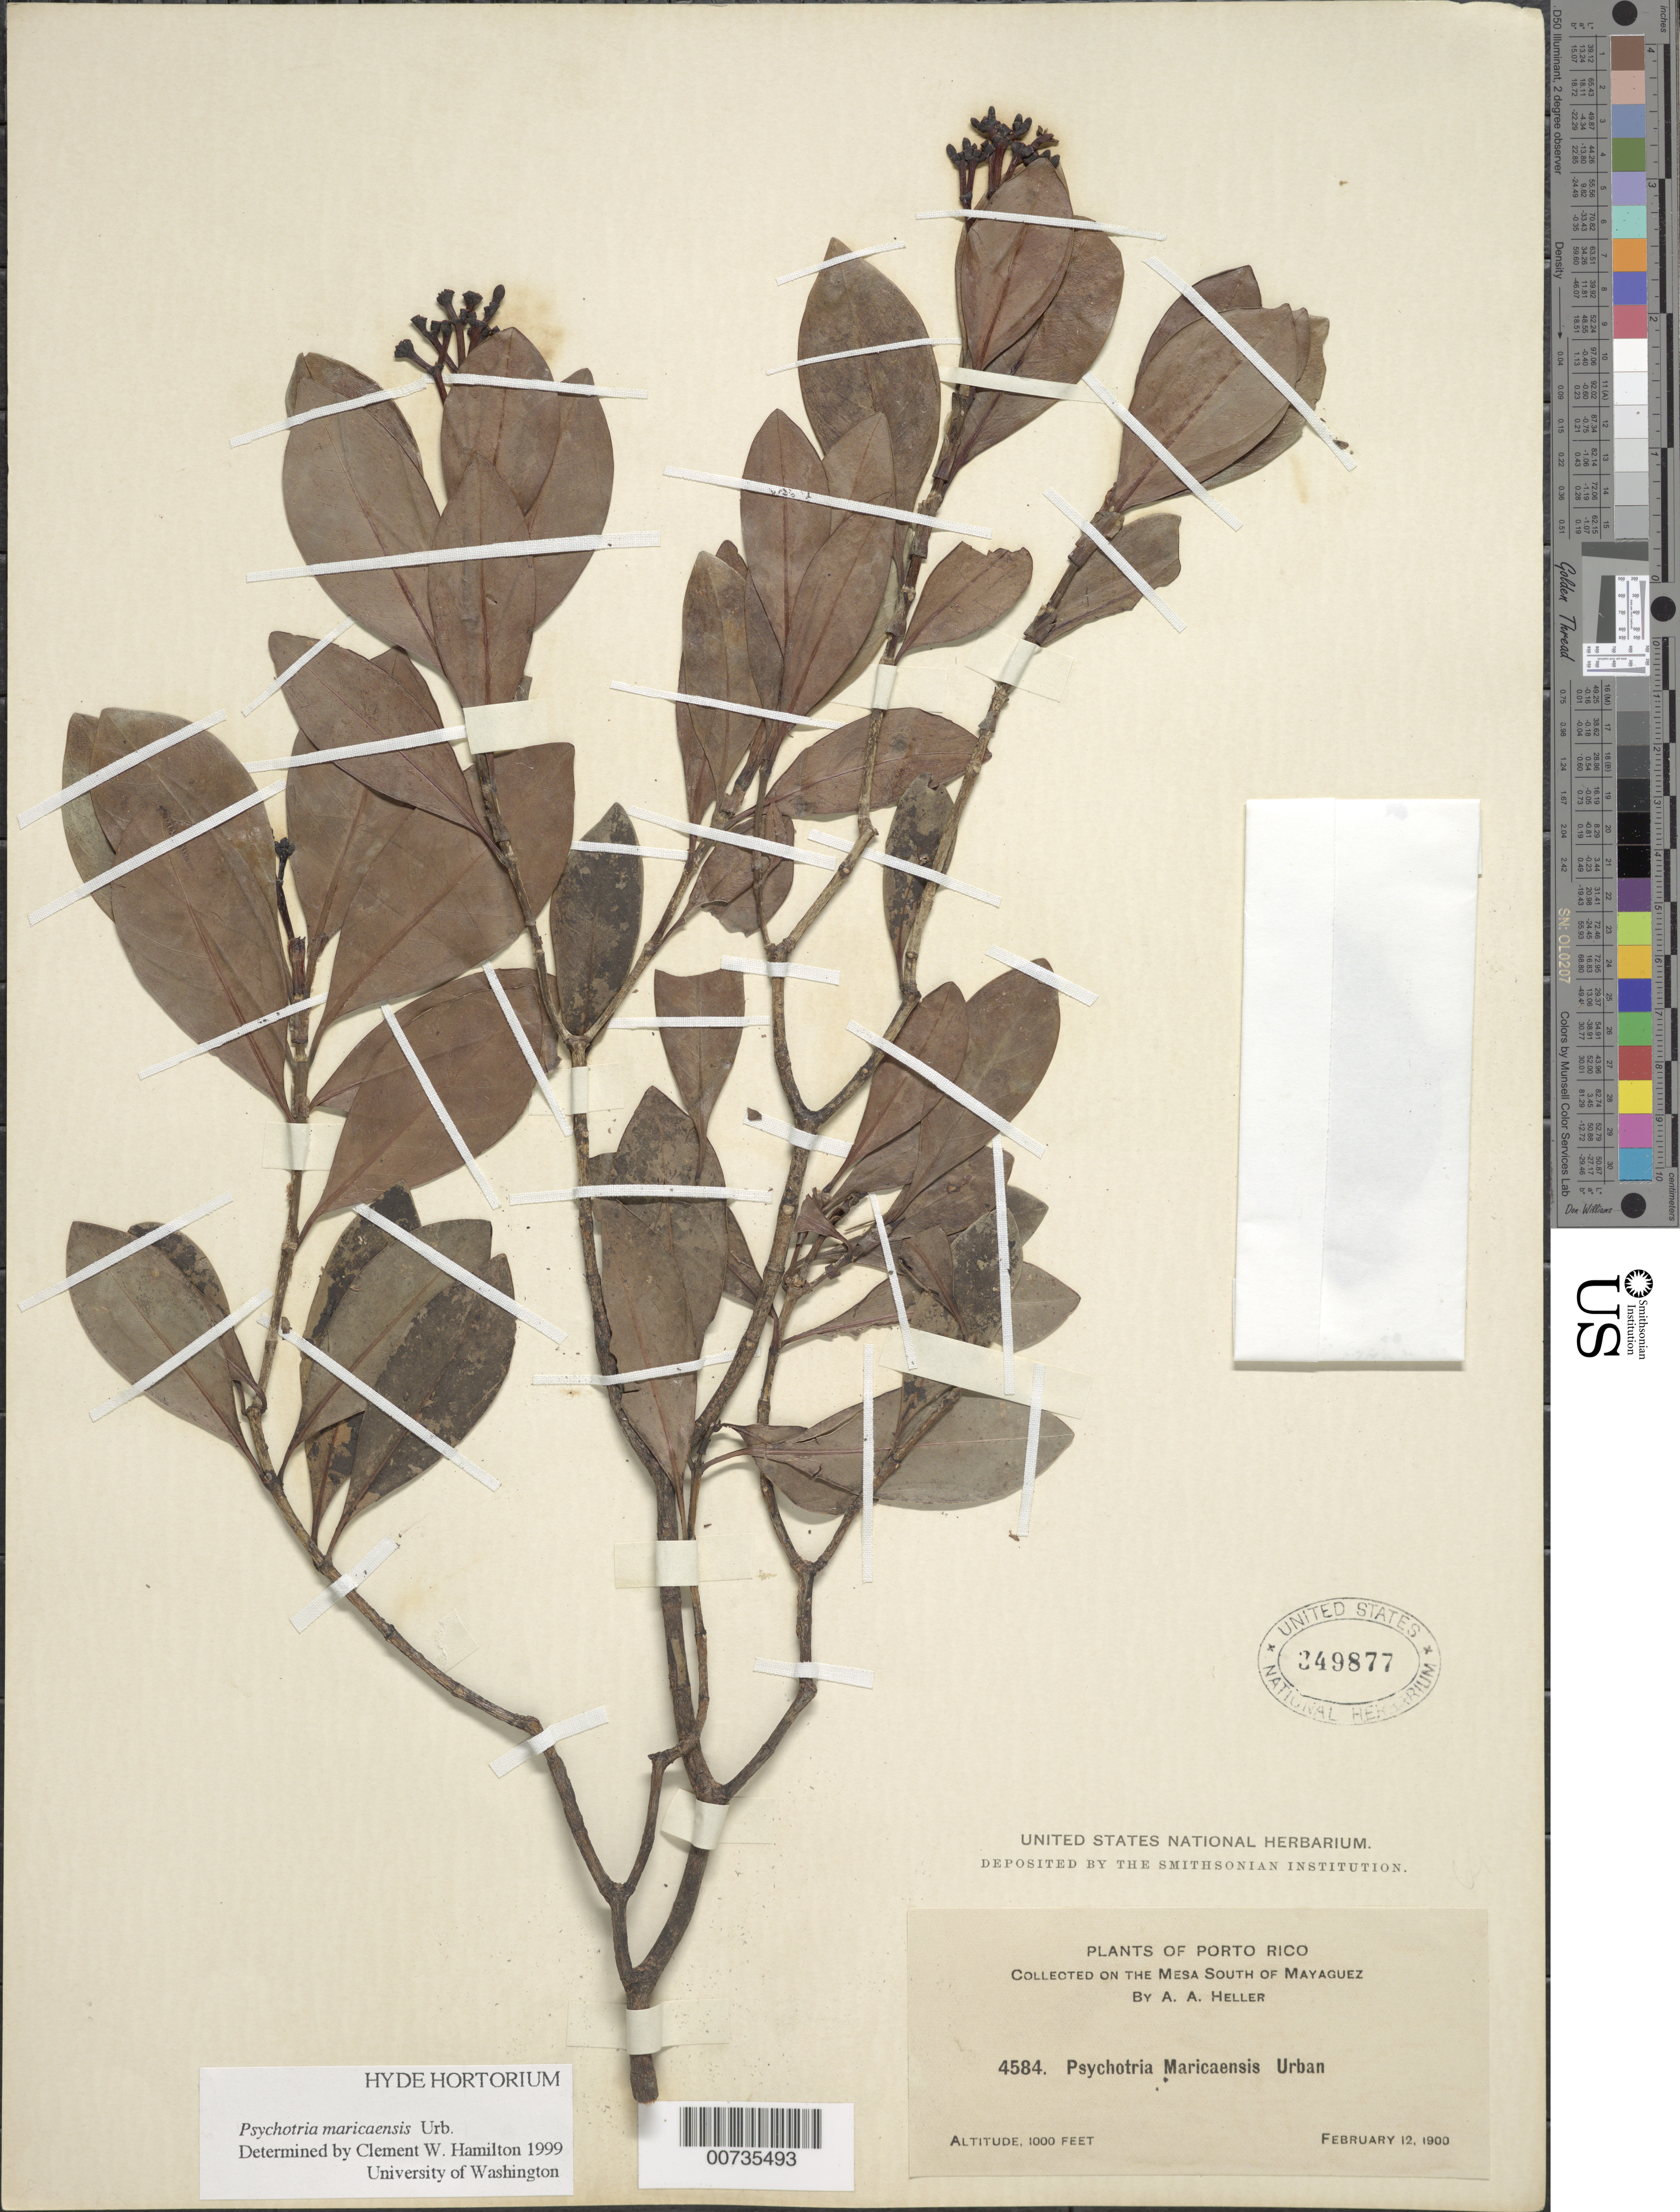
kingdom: Plantae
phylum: Tracheophyta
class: Magnoliopsida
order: Gentianales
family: Rubiaceae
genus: Psychotria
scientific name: Psychotria maricaensis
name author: Urb.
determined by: Hamilton, C. W.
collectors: A. A. Heller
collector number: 4584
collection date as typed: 12 Feb 1900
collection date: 1900-02-12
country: Puerto Rico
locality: Mesa south of Mayagüez.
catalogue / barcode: US 349877